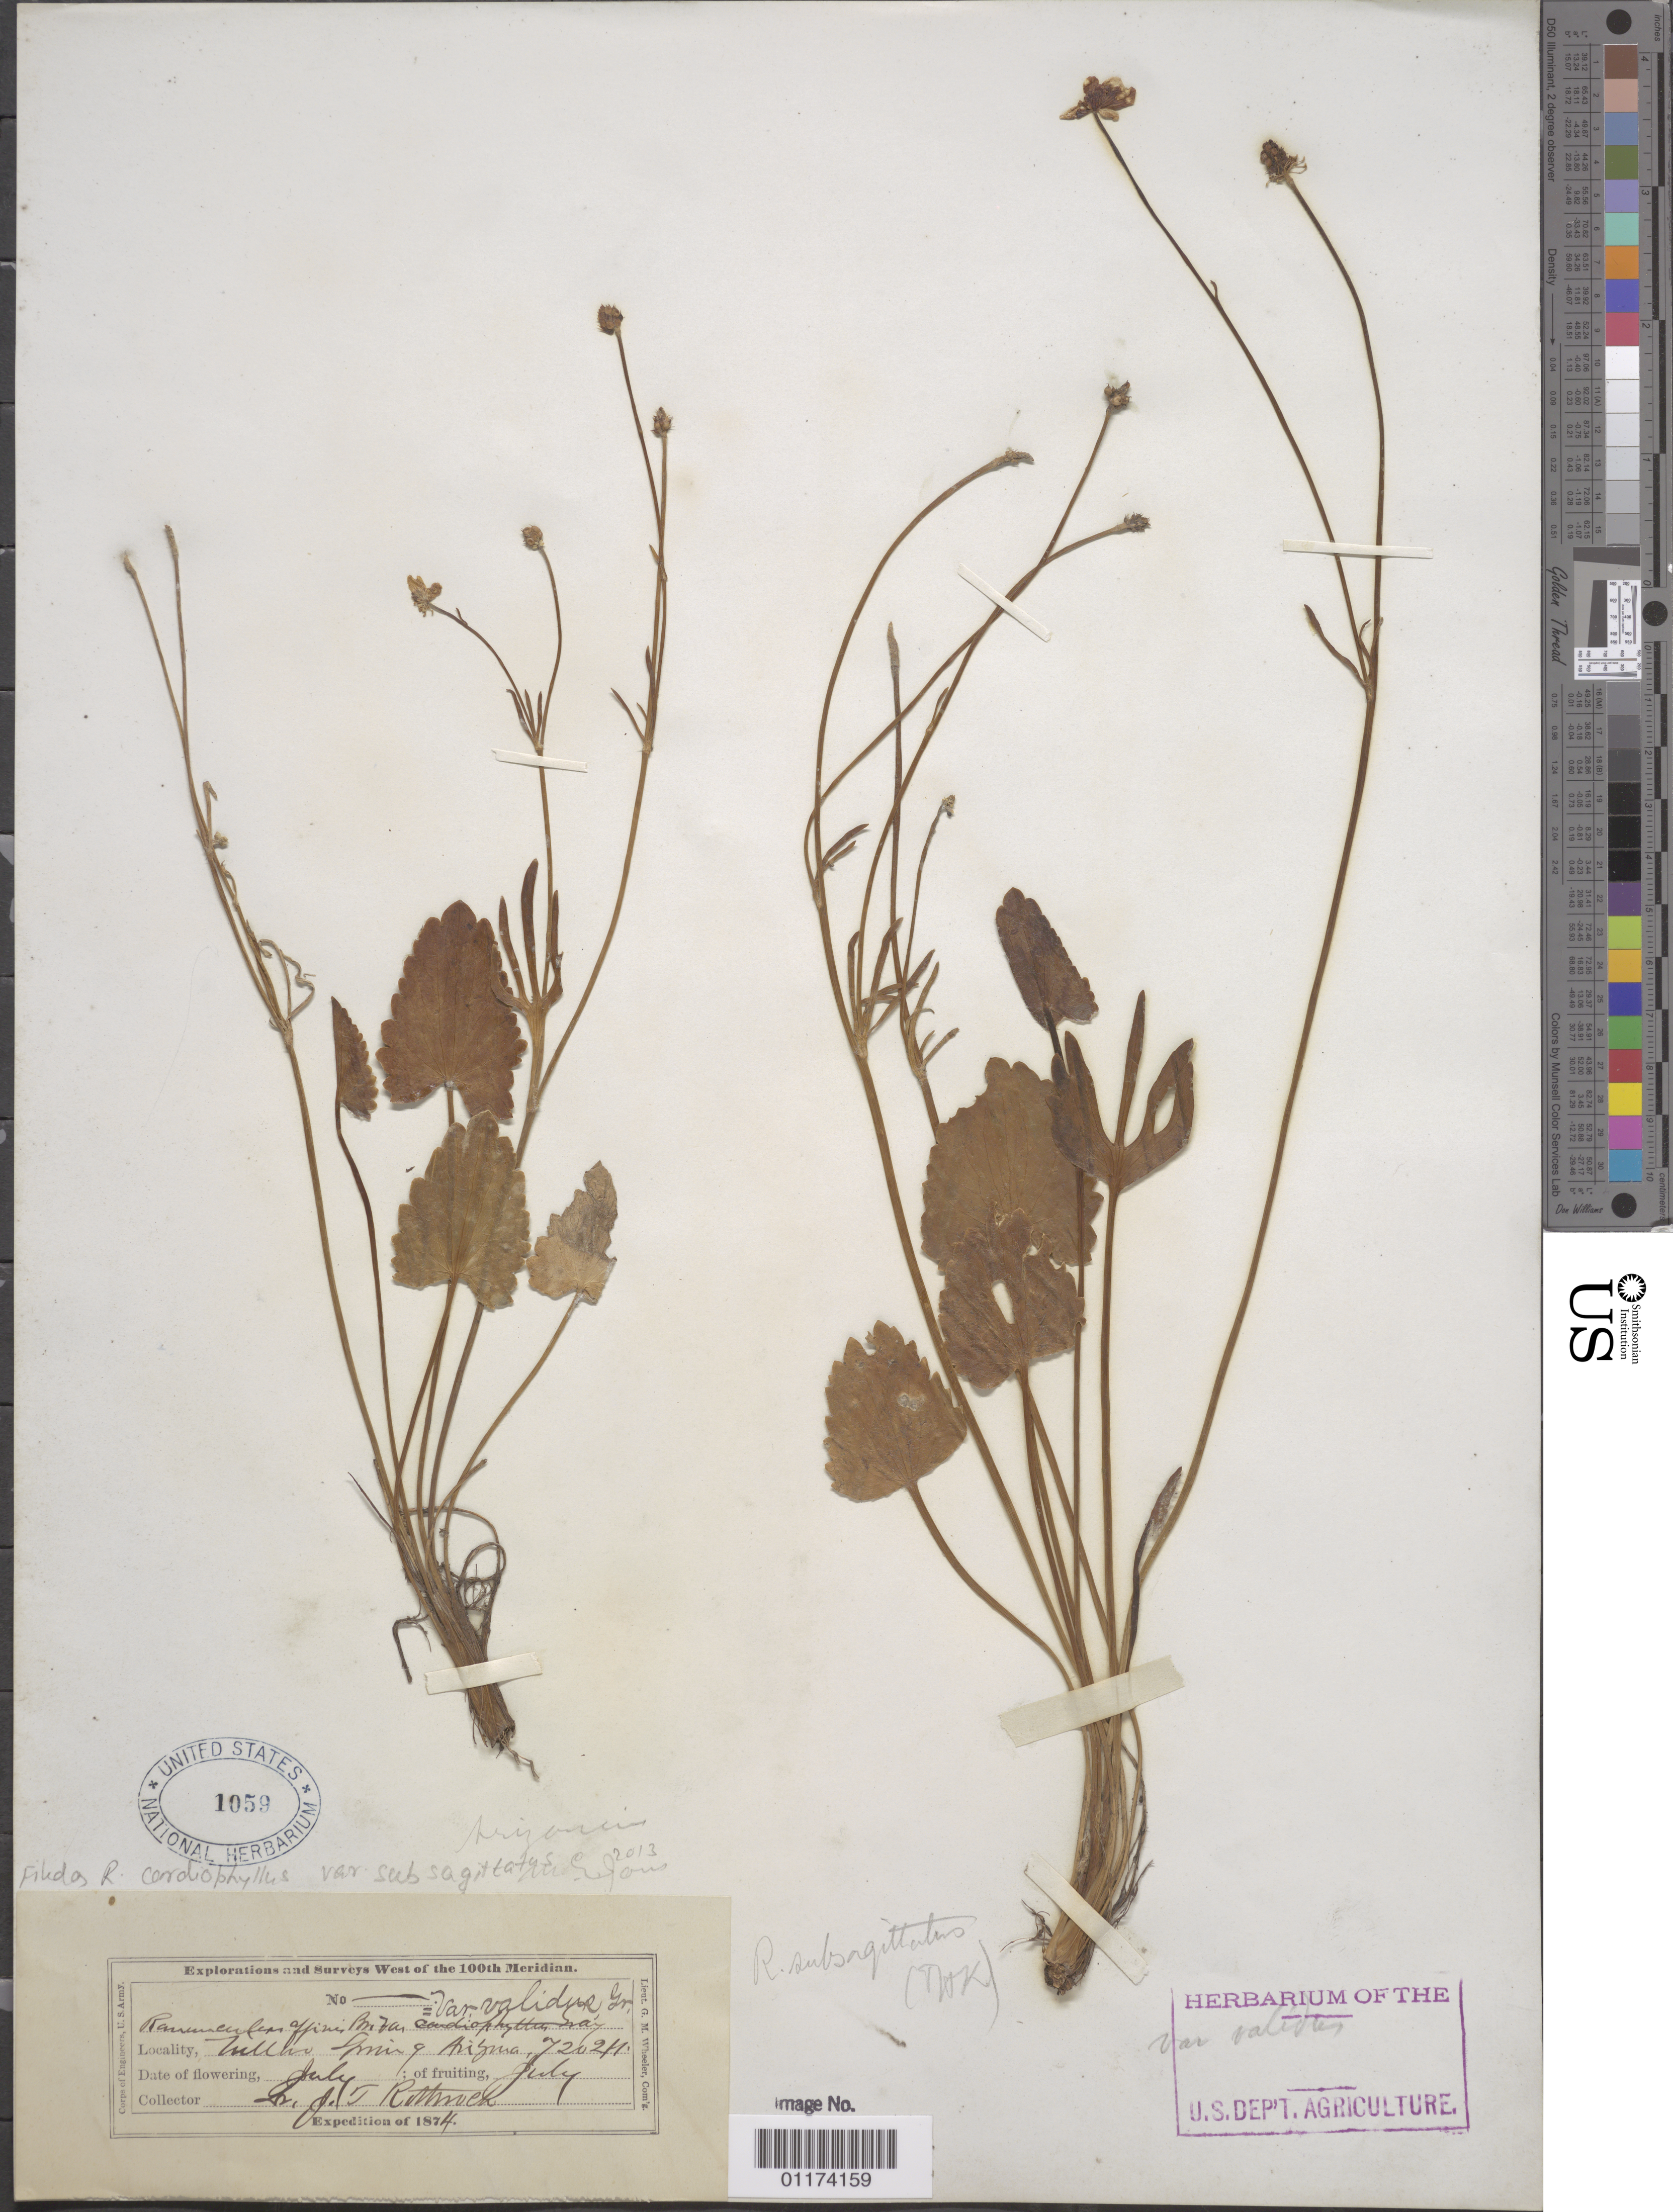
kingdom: Plantae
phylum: Tracheophyta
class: Magnoliopsida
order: Ranunculales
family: Ranunculaceae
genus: Ranunculus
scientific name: Ranunculus cardiophyllus var. subsagittatus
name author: (A. Gray) L.D. Benson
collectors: J. T. Rothrock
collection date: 1874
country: United States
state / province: Arizona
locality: Willow Springs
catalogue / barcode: US 1059